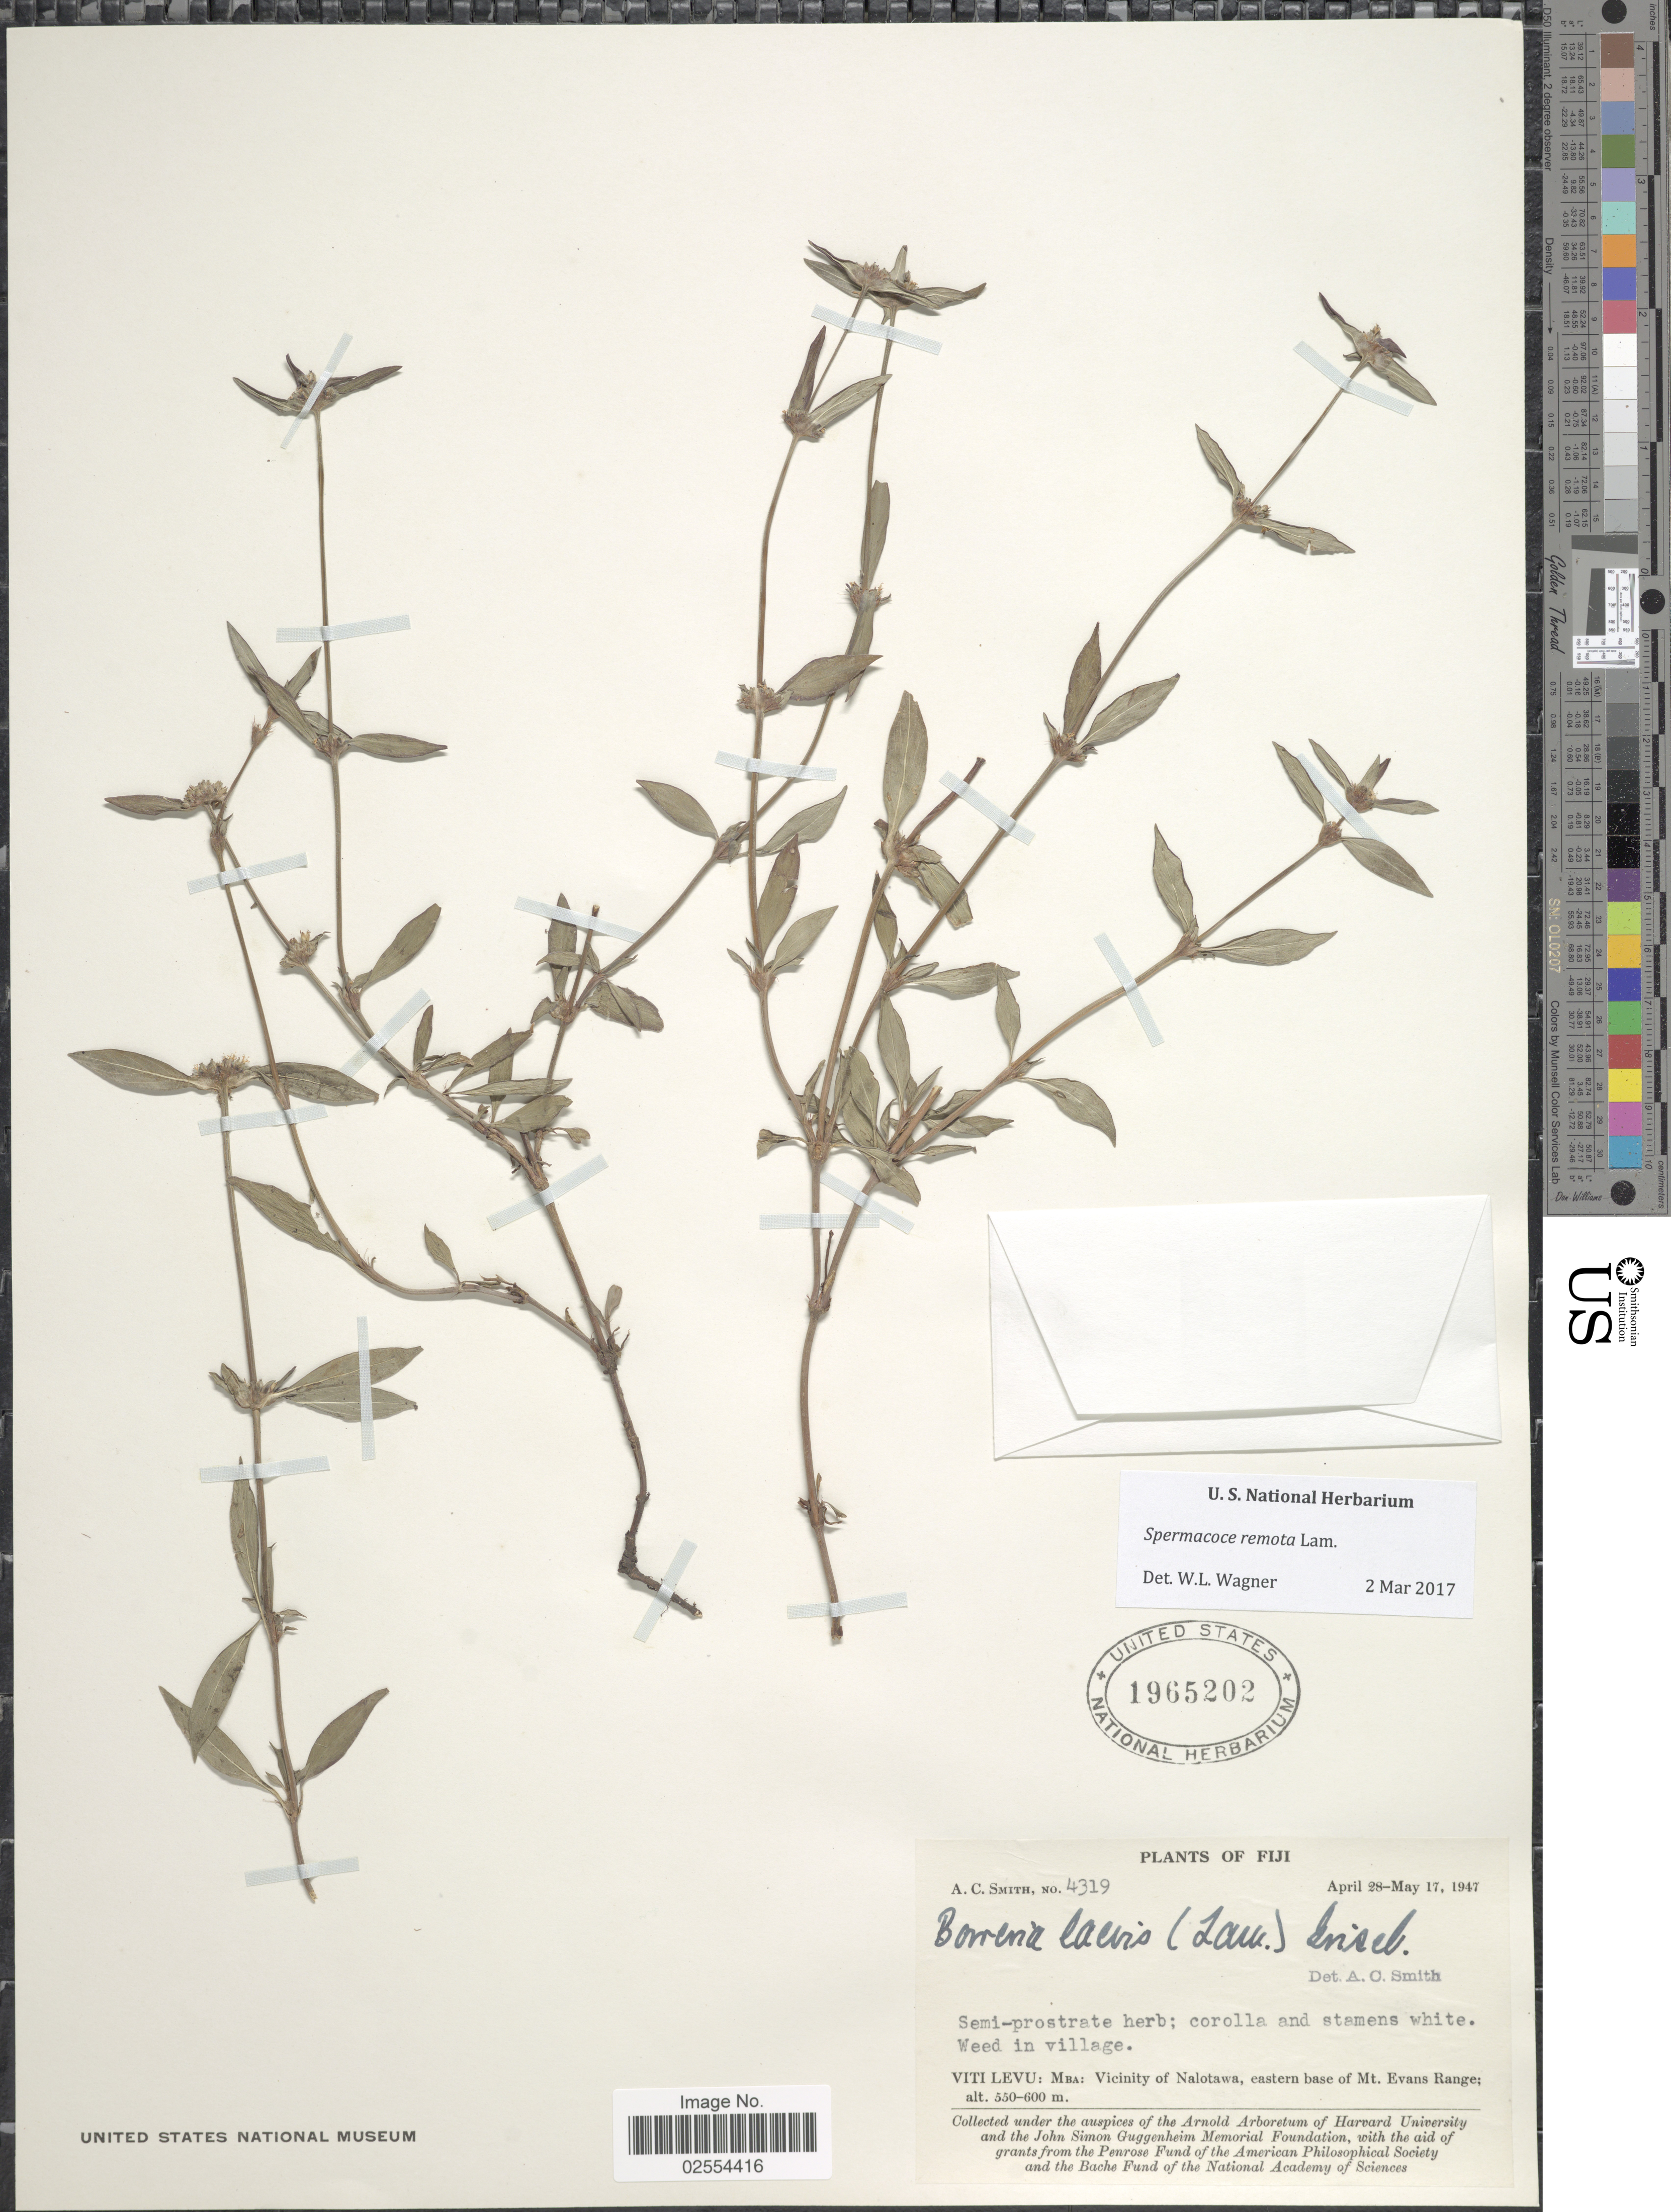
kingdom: Plantae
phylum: Tracheophyta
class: Magnoliopsida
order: Gentianales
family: Rubiaceae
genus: Spermacoce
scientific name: Spermacoce remota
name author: Lam.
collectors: A. C. Smith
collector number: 4319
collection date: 1947-04-28/1947-05-17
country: Fiji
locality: Weed in village, Viti Levu: Mba: Vicinity of Nalotawa, eastern base of Mt Evans Range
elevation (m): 550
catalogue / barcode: US 1965202